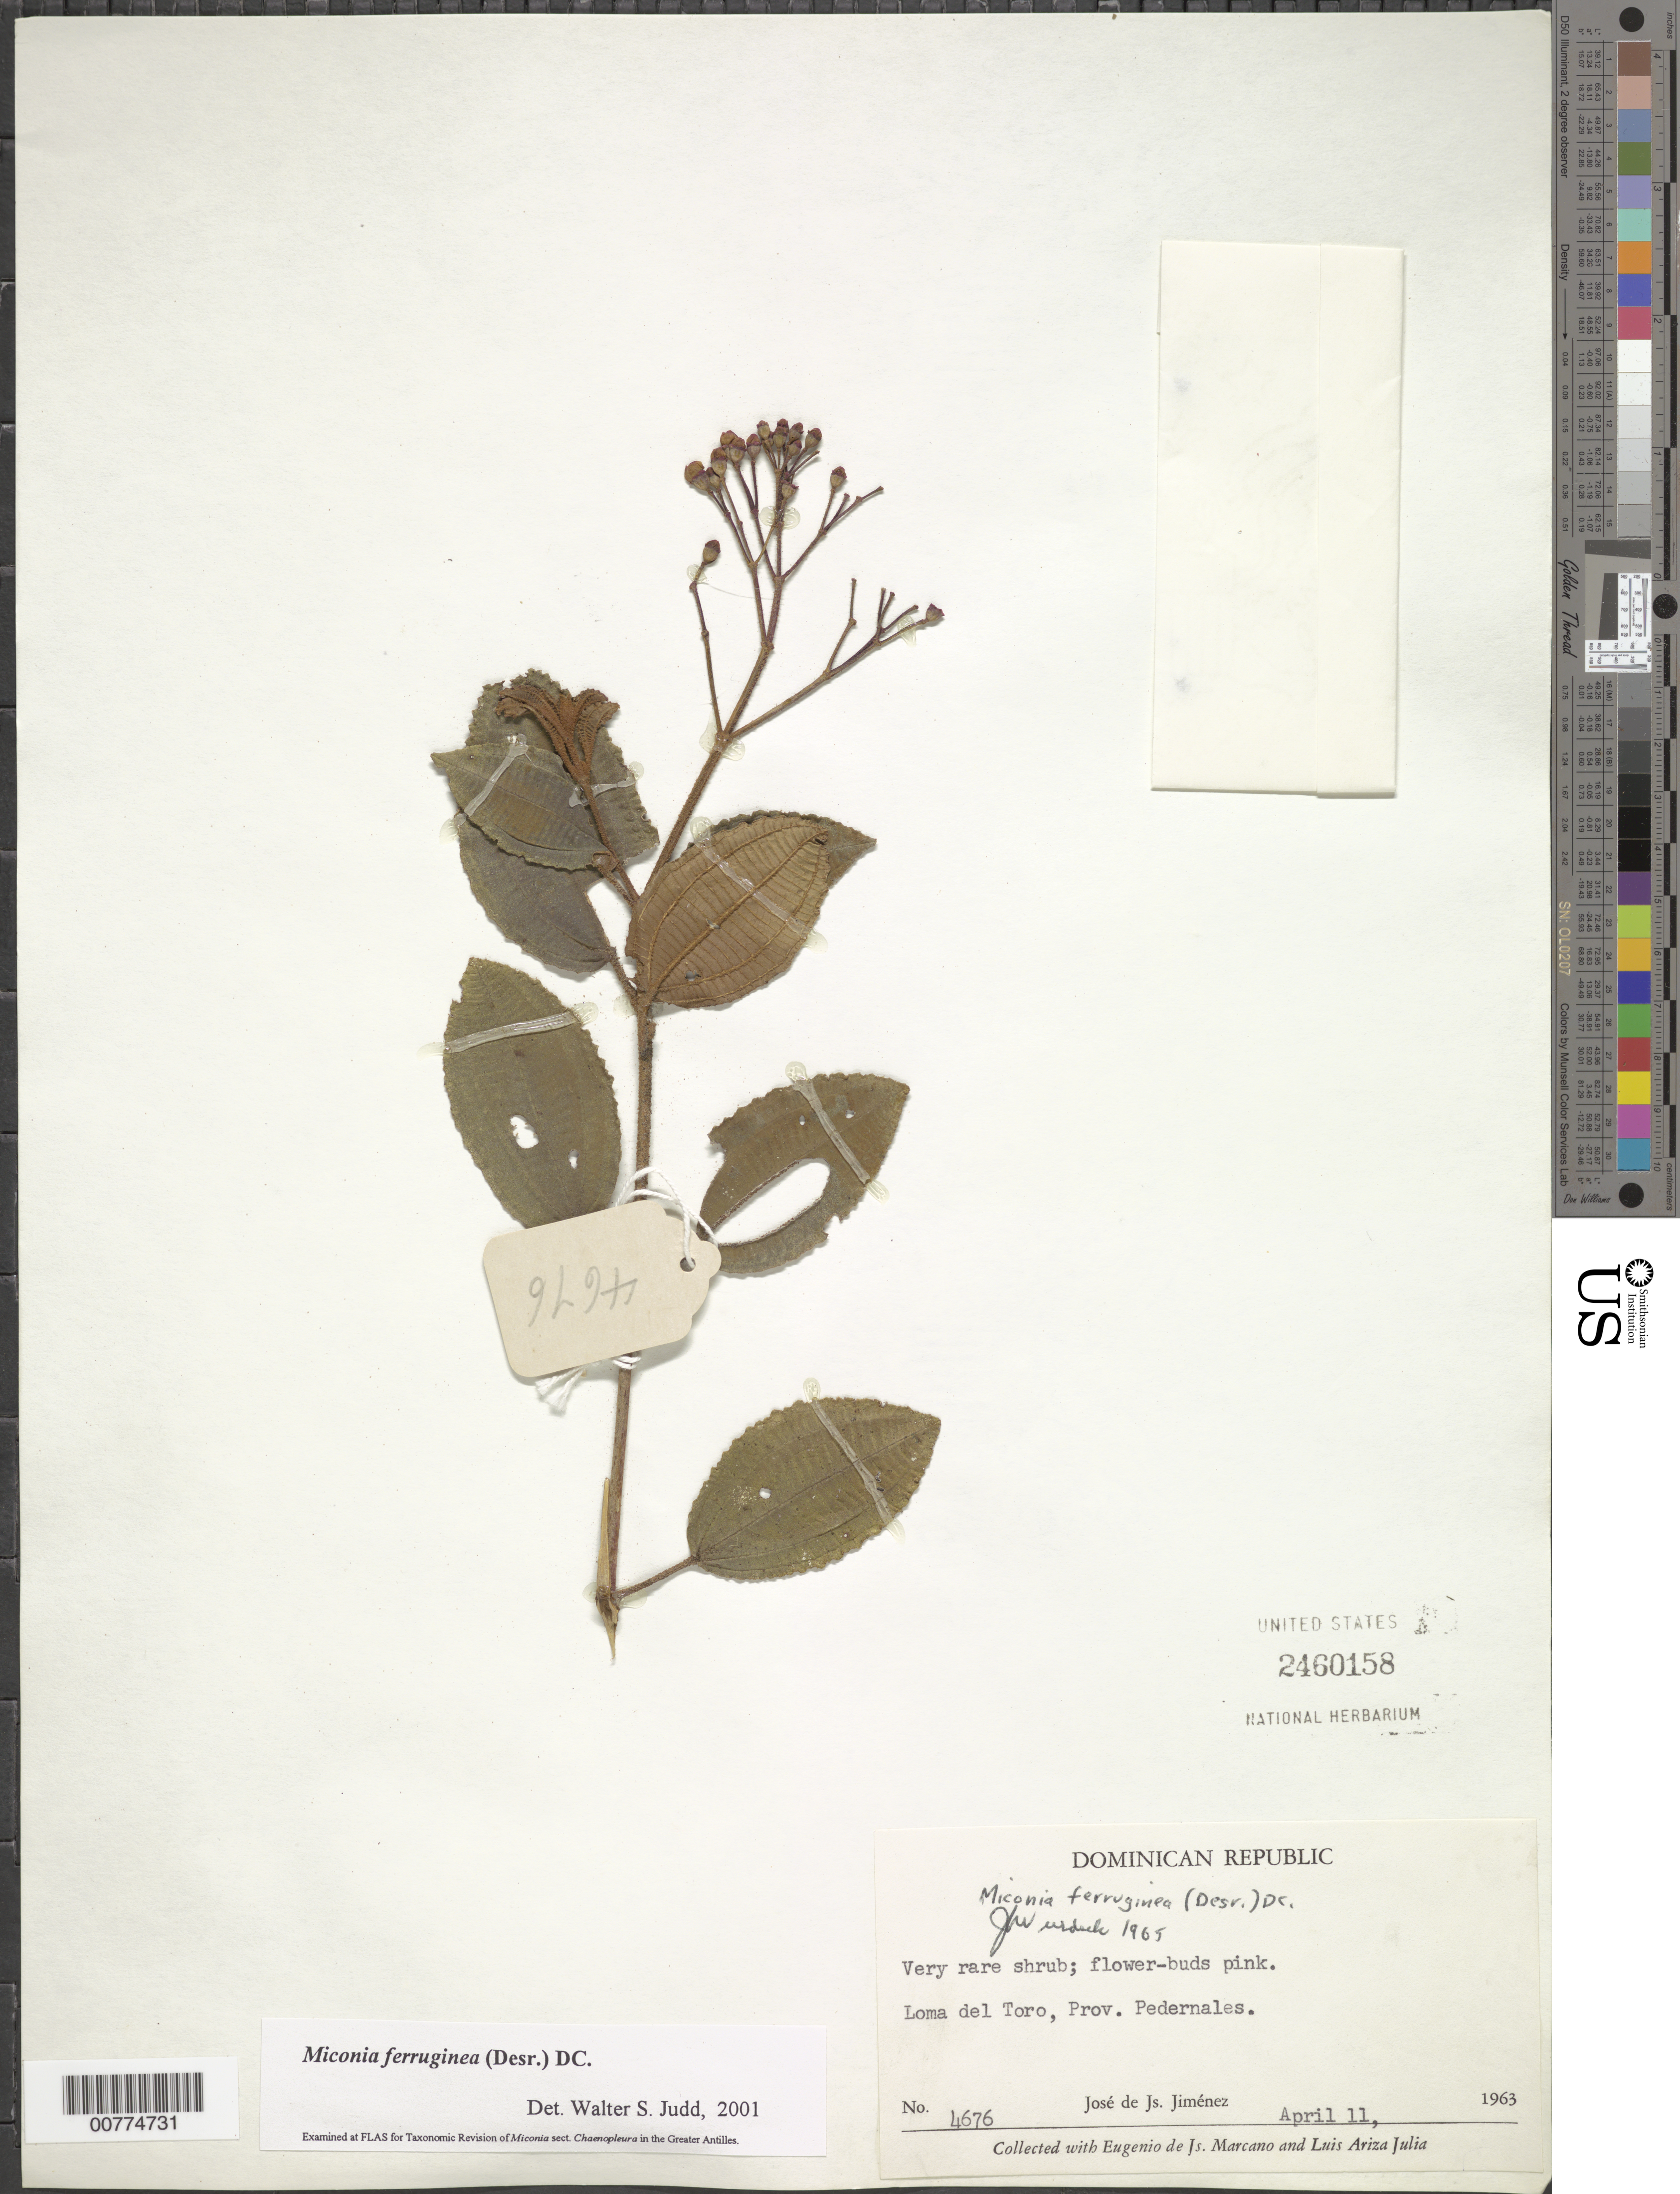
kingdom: Plantae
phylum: Tracheophyta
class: Magnoliopsida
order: Myrtales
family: Melastomataceae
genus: Miconia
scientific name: Miconia ferruginea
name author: (Desr.) DC.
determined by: Judd, Walter S.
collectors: J. J. Jiménez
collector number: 4676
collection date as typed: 11 Apr 1963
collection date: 1963-04-11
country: Dominican Republic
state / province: Pedernales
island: Hispaniola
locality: Loma del Toro.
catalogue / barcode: US 2460158